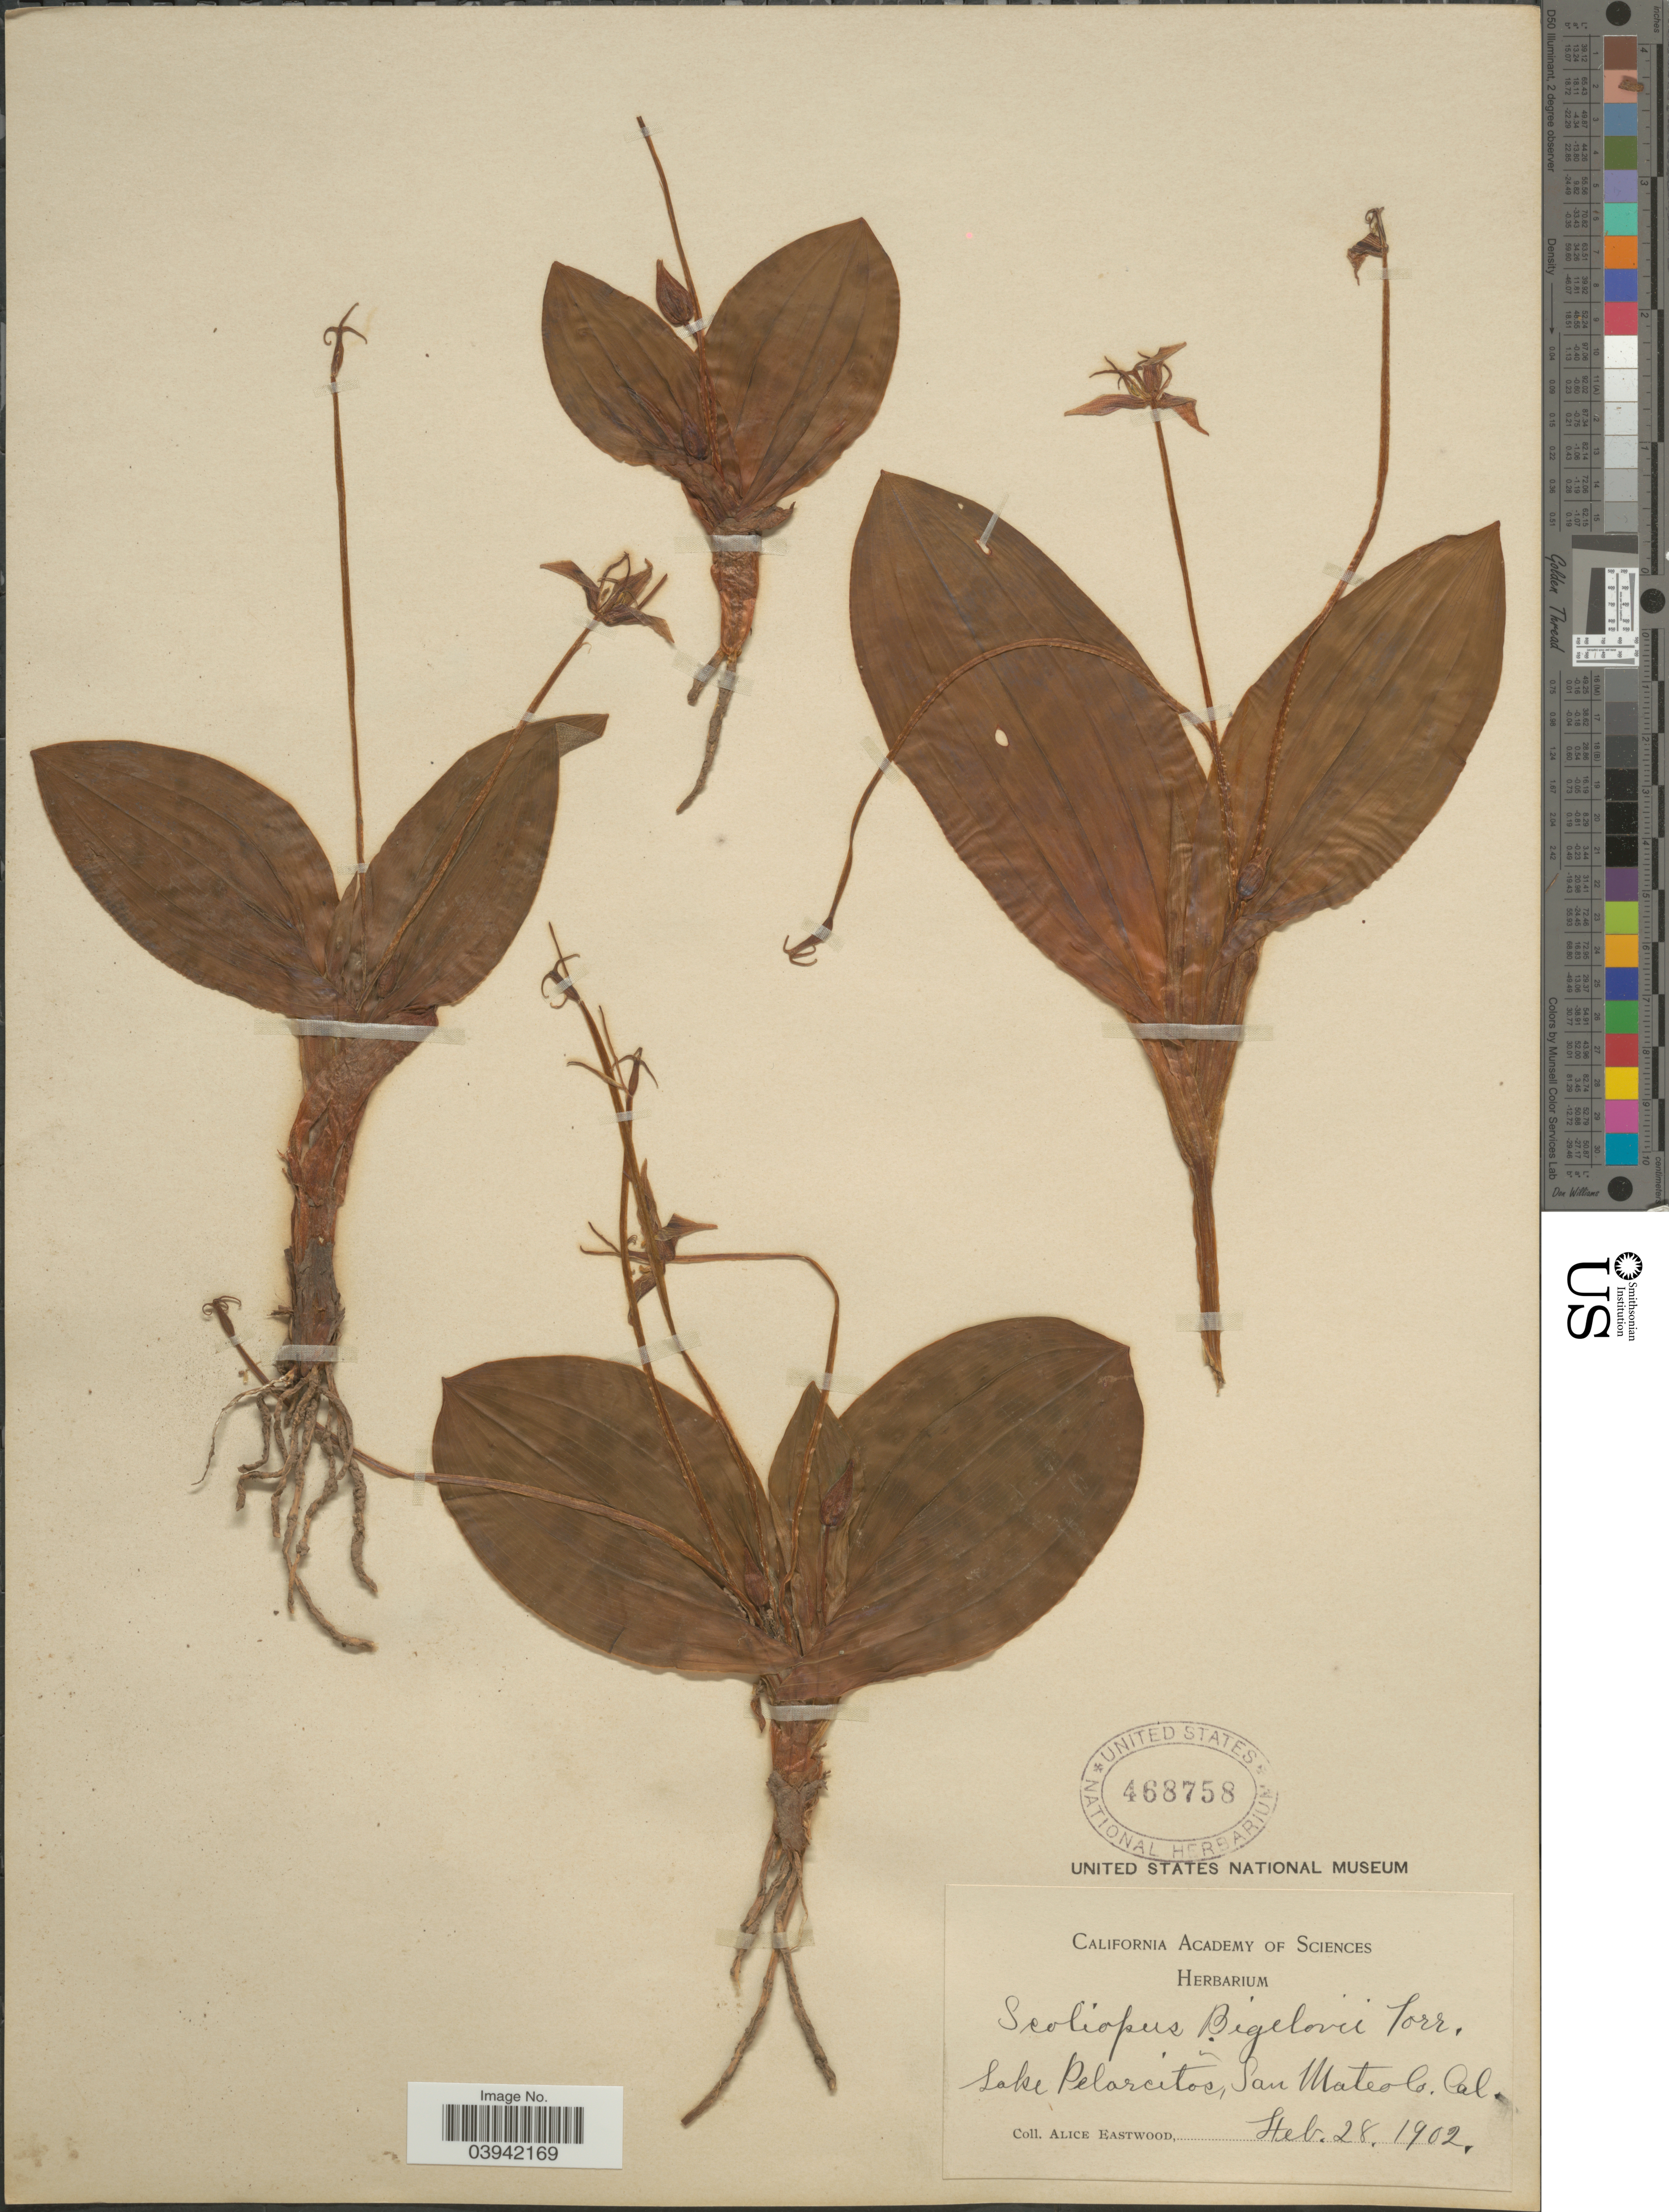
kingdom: Plantae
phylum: Tracheophyta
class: Liliopsida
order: Liliales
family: Liliaceae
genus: Scoliopus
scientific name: Scoliopus bigelovii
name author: Torr.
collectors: A. Eastwood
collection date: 1902-02-28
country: United States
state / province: California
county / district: San Mateo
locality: Lake Pelarcitos, San Mateo Co.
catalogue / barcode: US 468758